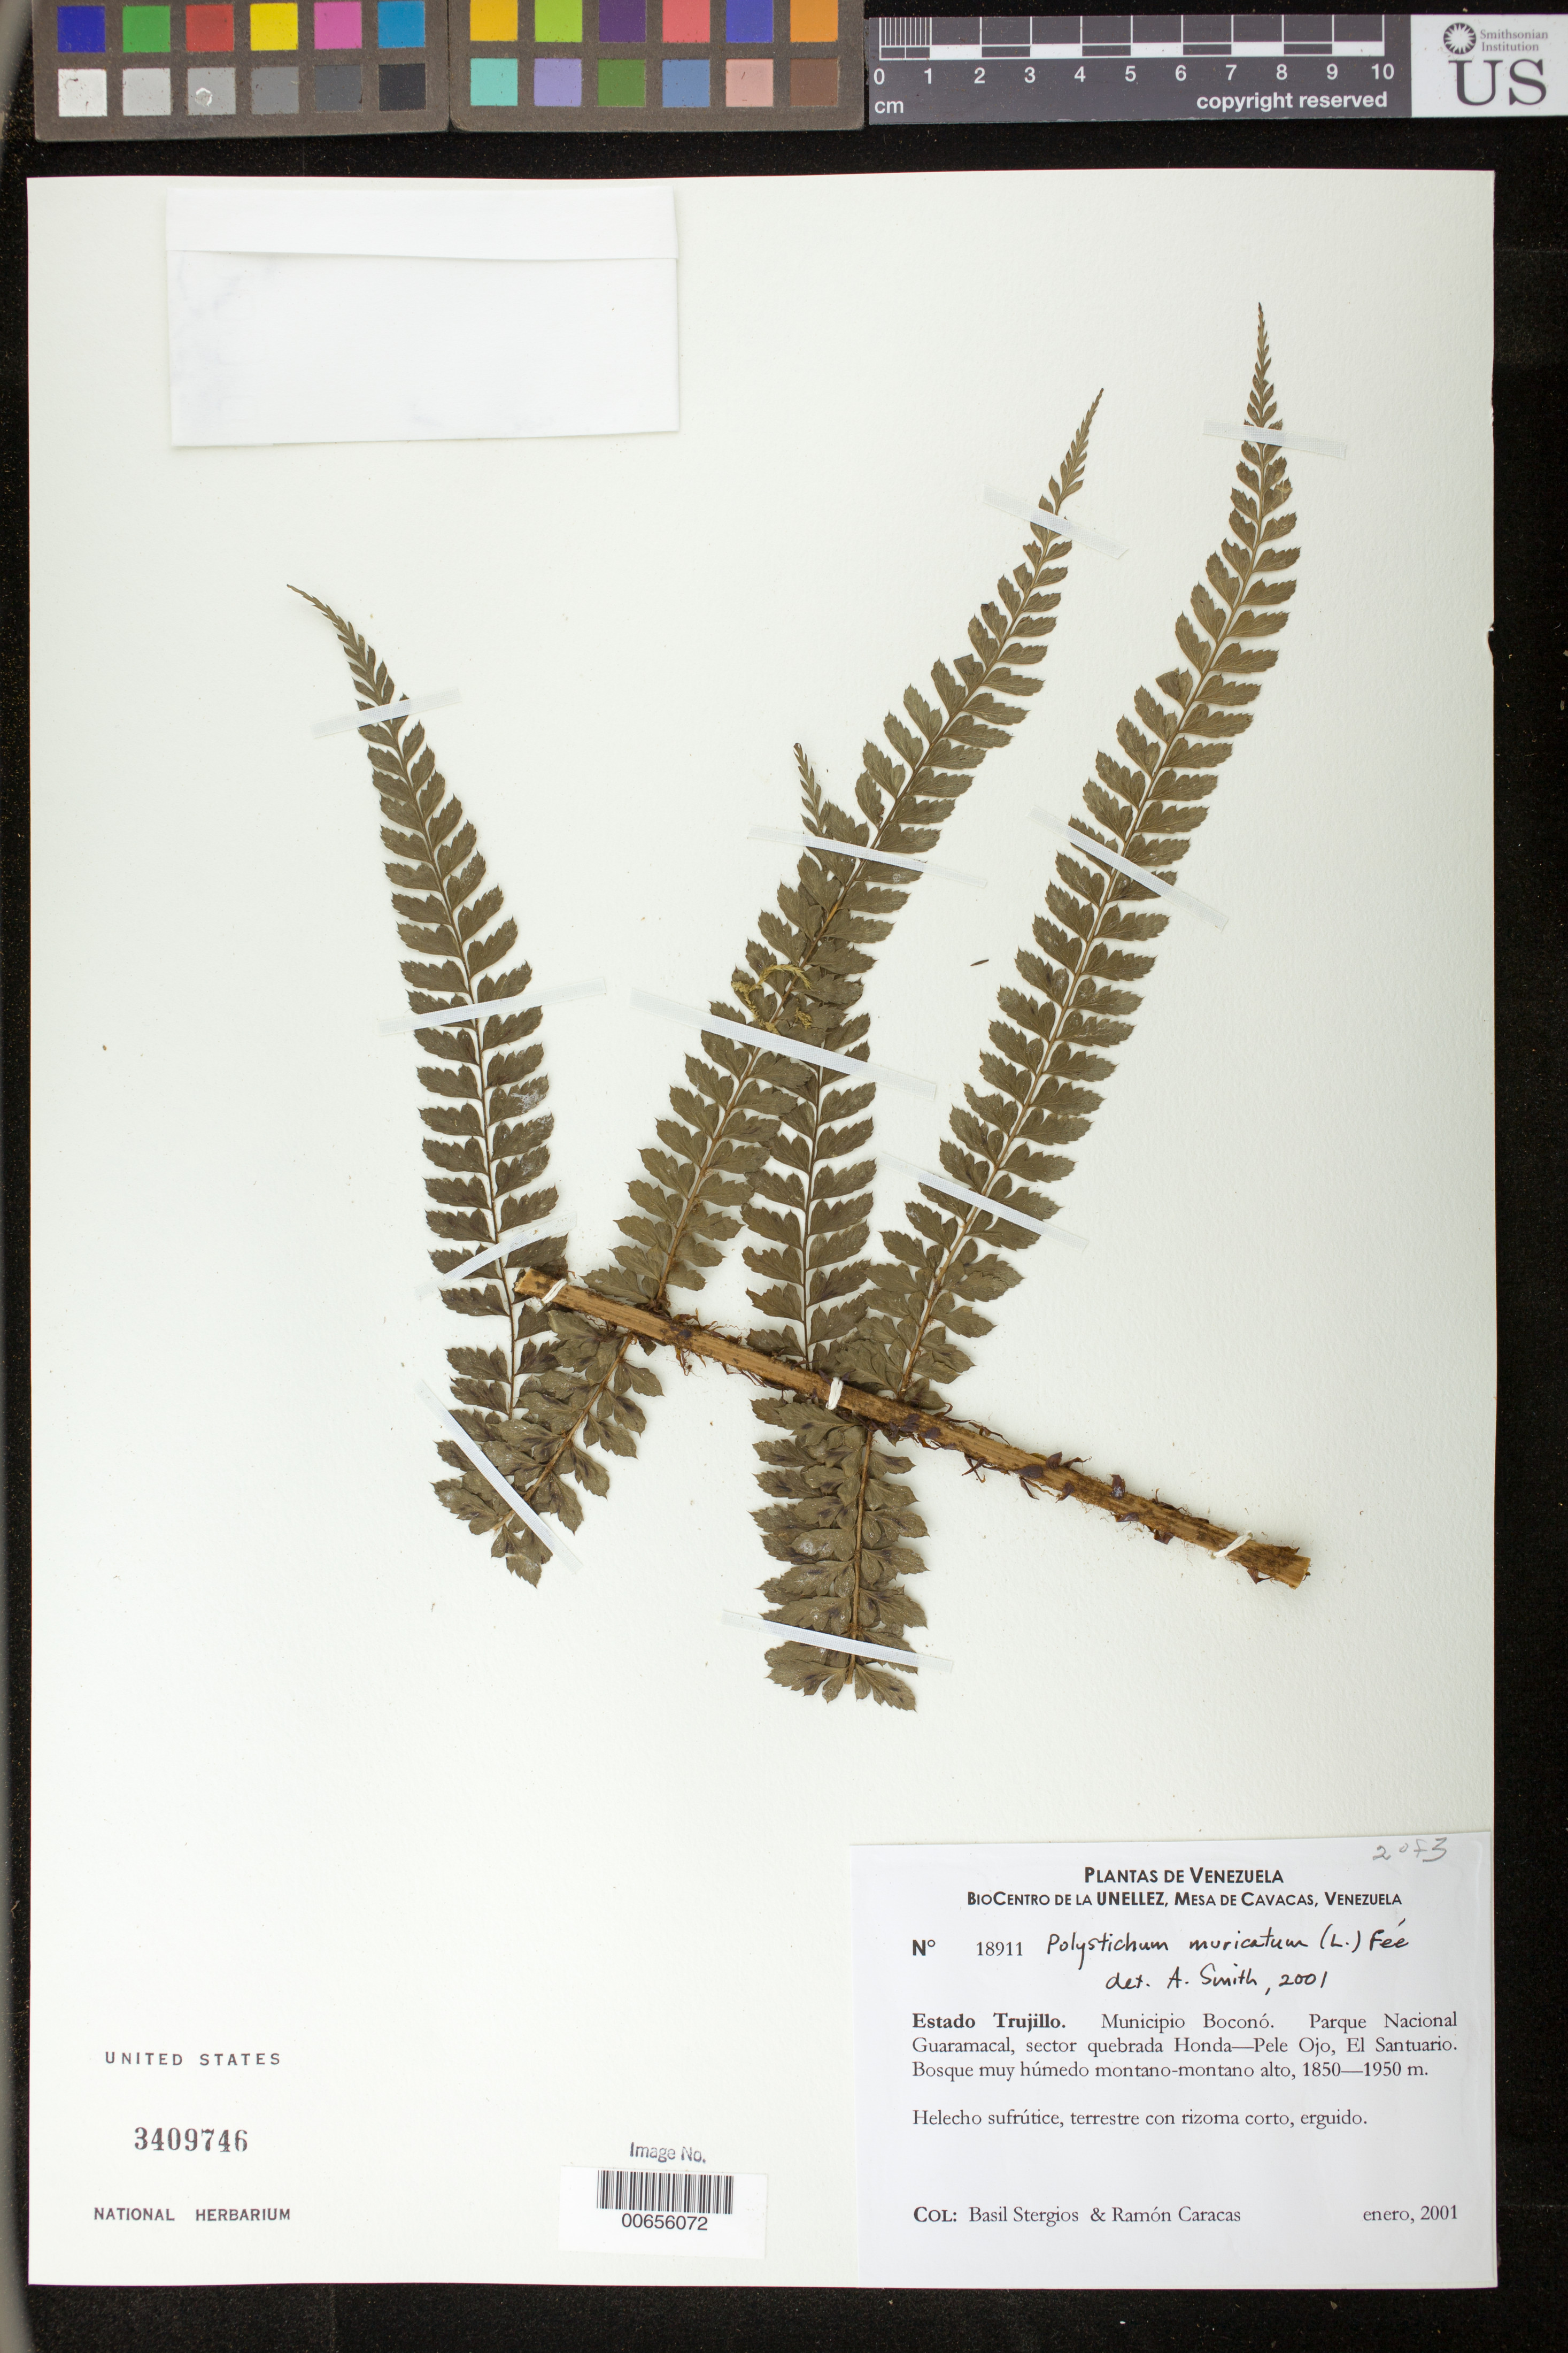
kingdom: Plantae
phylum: Tracheophyta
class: Polypodiopsida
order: Polypodiales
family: Dryopteridaceae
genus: Polystichum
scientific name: Polystichum muricatum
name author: (L.) Fée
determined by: Smith, Alan R., (UC)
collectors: B. G. Stergios & R. Caracas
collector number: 18911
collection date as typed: Jan 2001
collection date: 2001-01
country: Venezuela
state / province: Trujillo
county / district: Boconó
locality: Parque Nacional Guaramacal, sector quebrada Honda-Pele Ojo, El Santuario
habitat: Bosque muy húmedo montano-montano alto.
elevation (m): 1850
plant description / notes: PORT, UC, US, VEN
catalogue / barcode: US 3409746